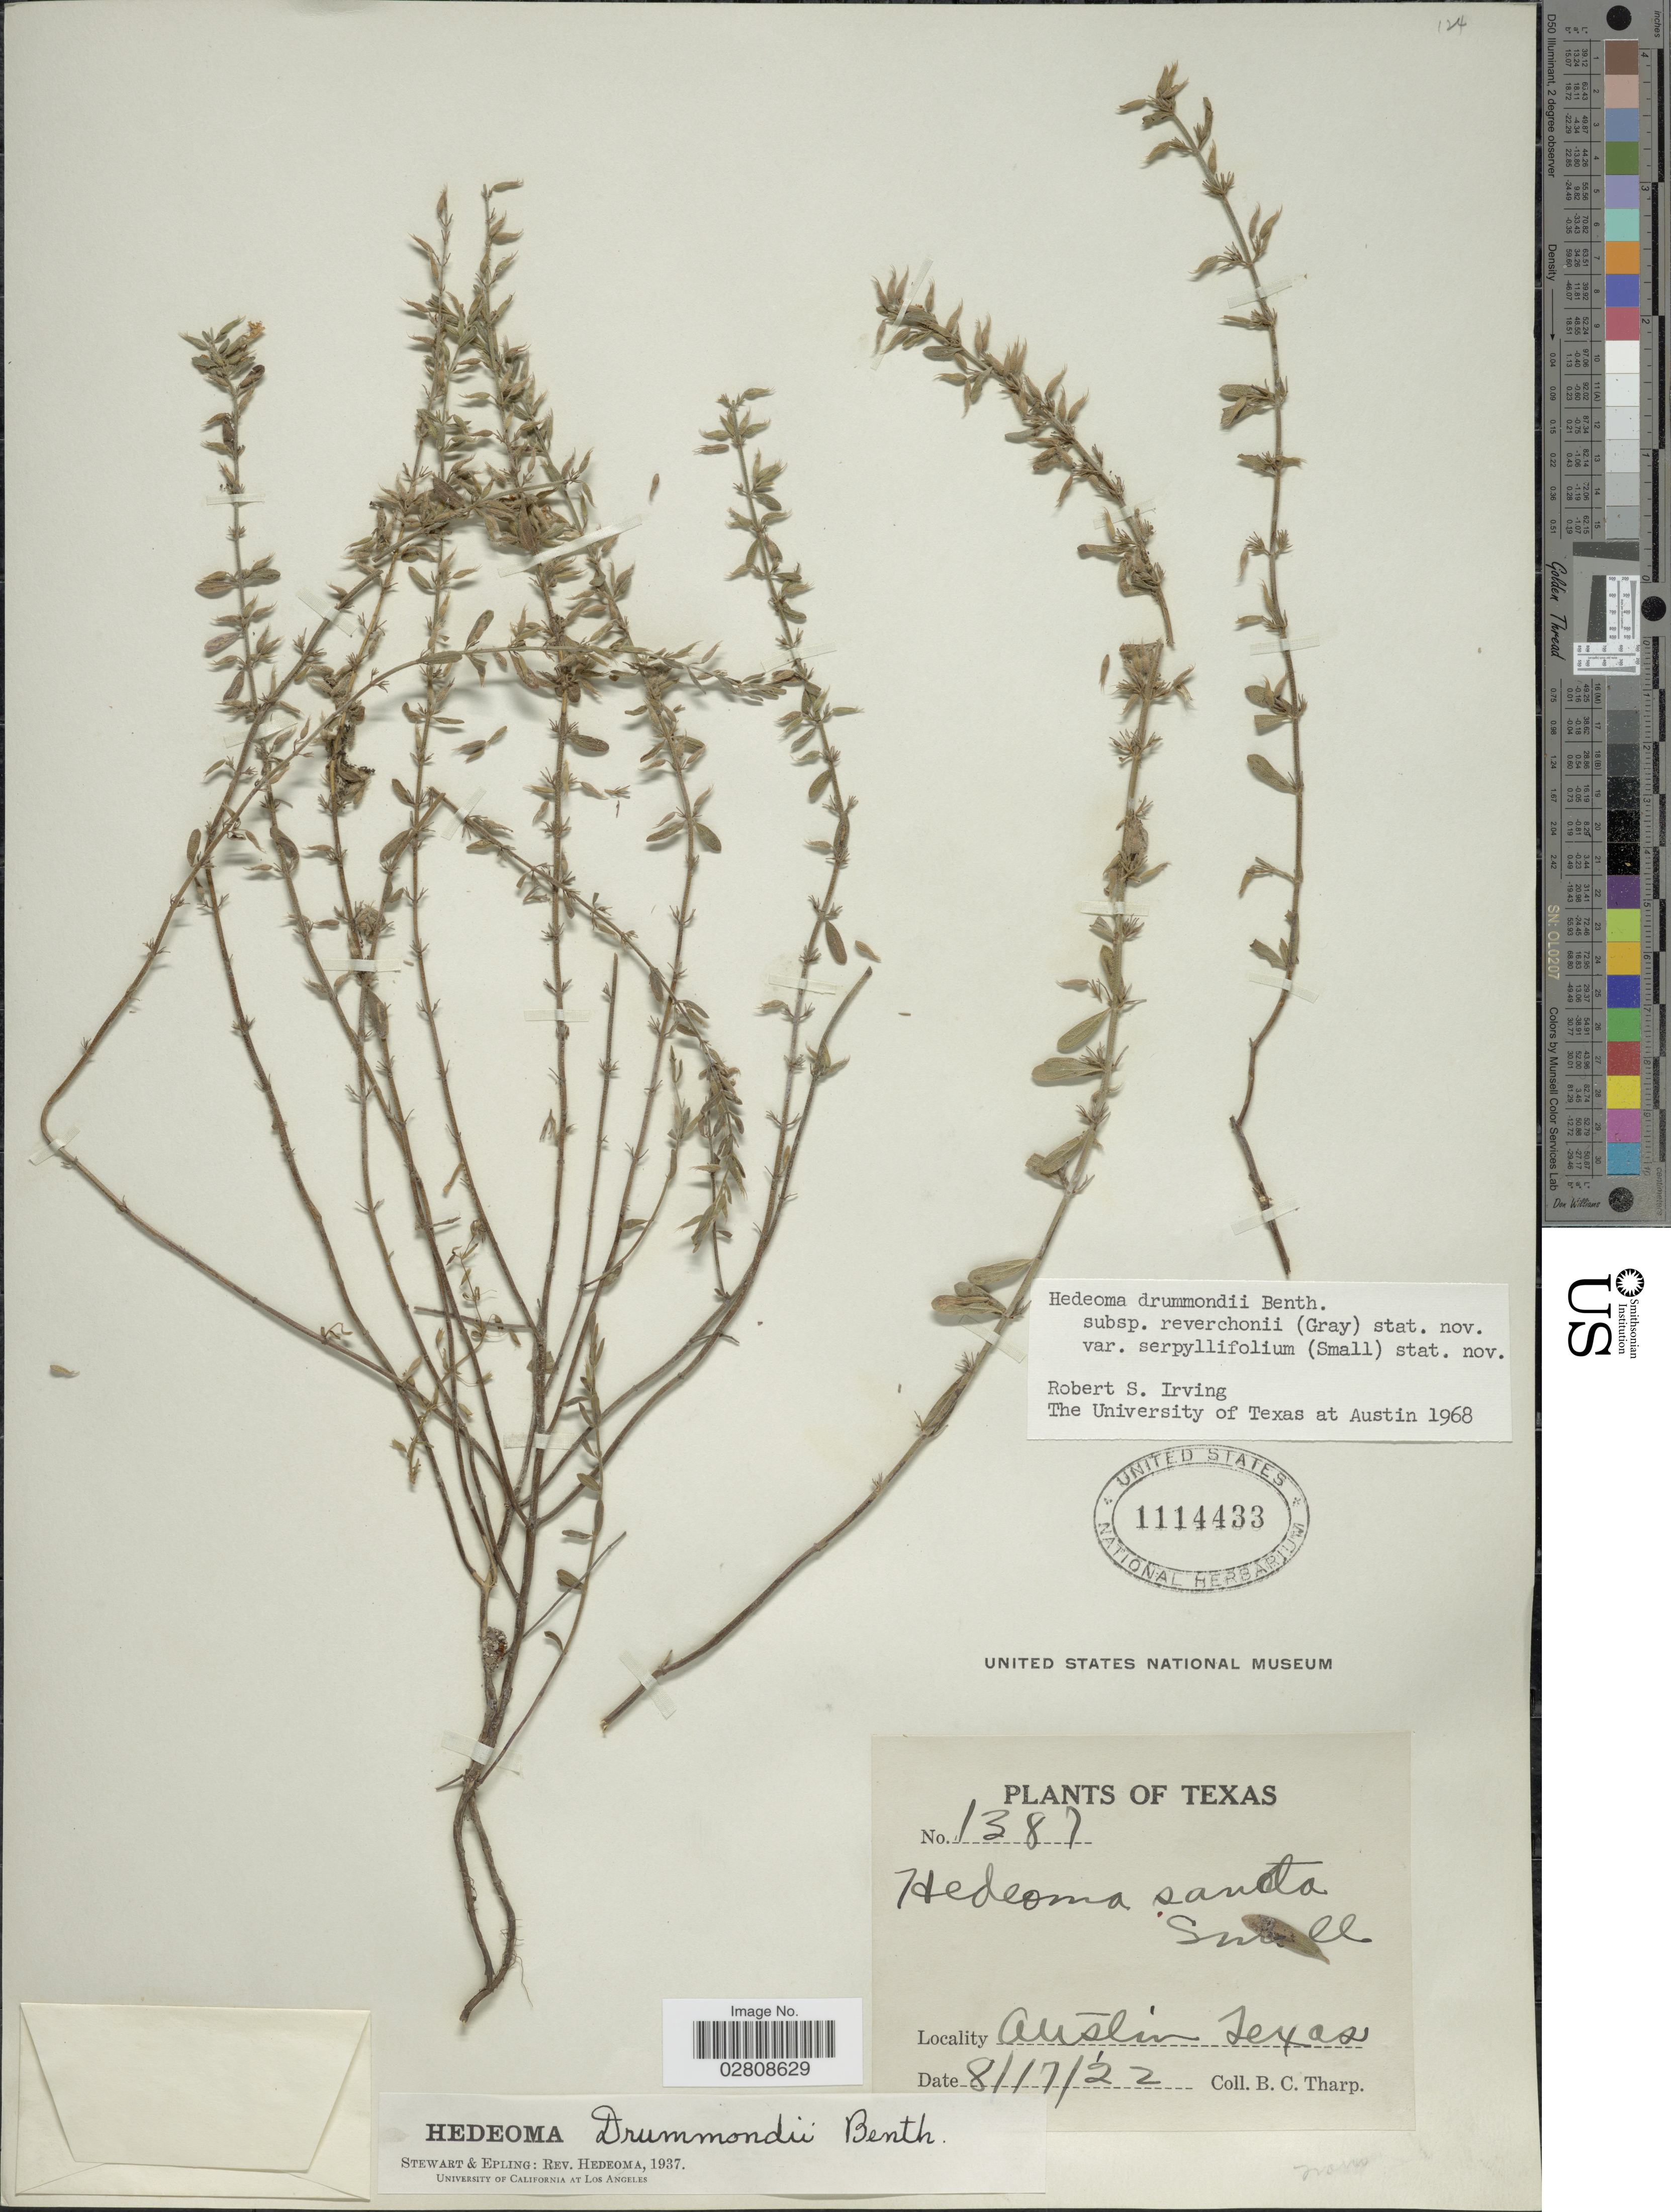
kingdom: Plantae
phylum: Tracheophyta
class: Magnoliopsida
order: Lamiales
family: Lamiaceae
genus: Hedeoma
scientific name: Hedeoma drummondii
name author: Benth.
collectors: B. C. Tharp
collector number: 1387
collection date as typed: Transcribed d/m/y: 17/8/22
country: United States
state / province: Texas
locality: Austin.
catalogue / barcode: US 1114433